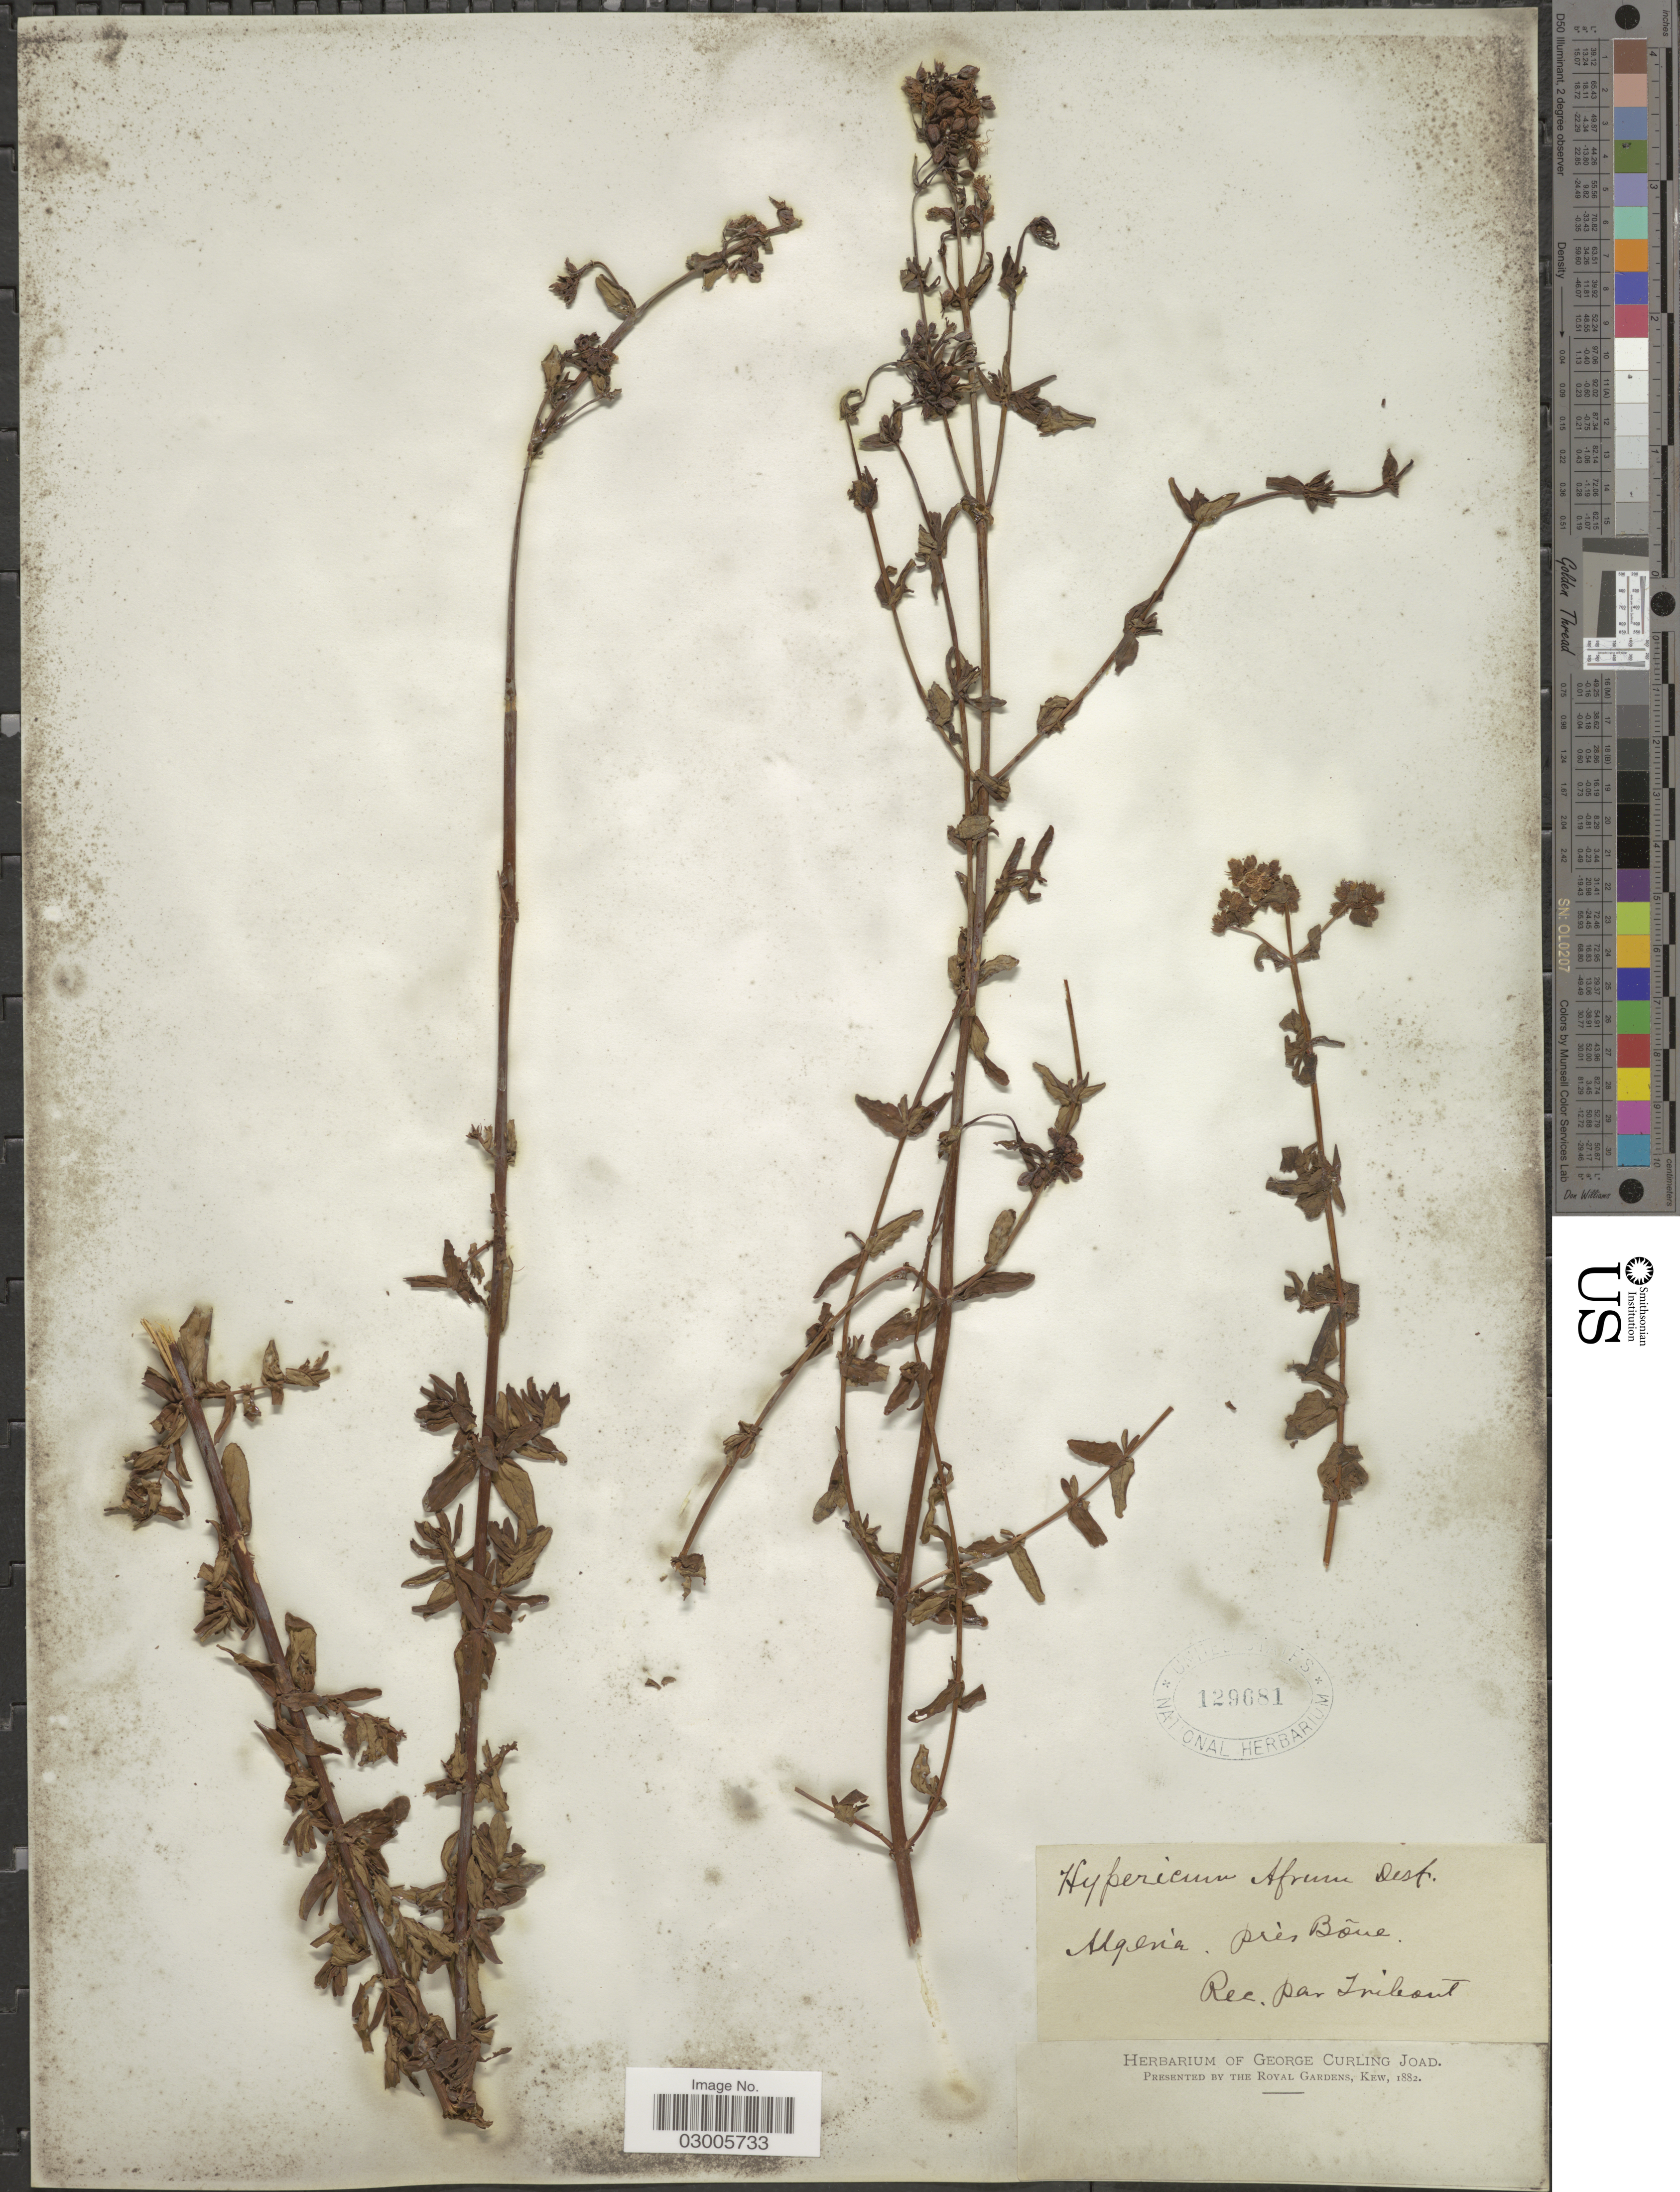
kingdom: Plantae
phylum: Tracheophyta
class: Magnoliopsida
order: Malpighiales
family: Hypericaceae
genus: Hypericum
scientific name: Hypericum afrum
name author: Lam.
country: Algeria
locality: Prés Bõue.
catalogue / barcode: US 129681